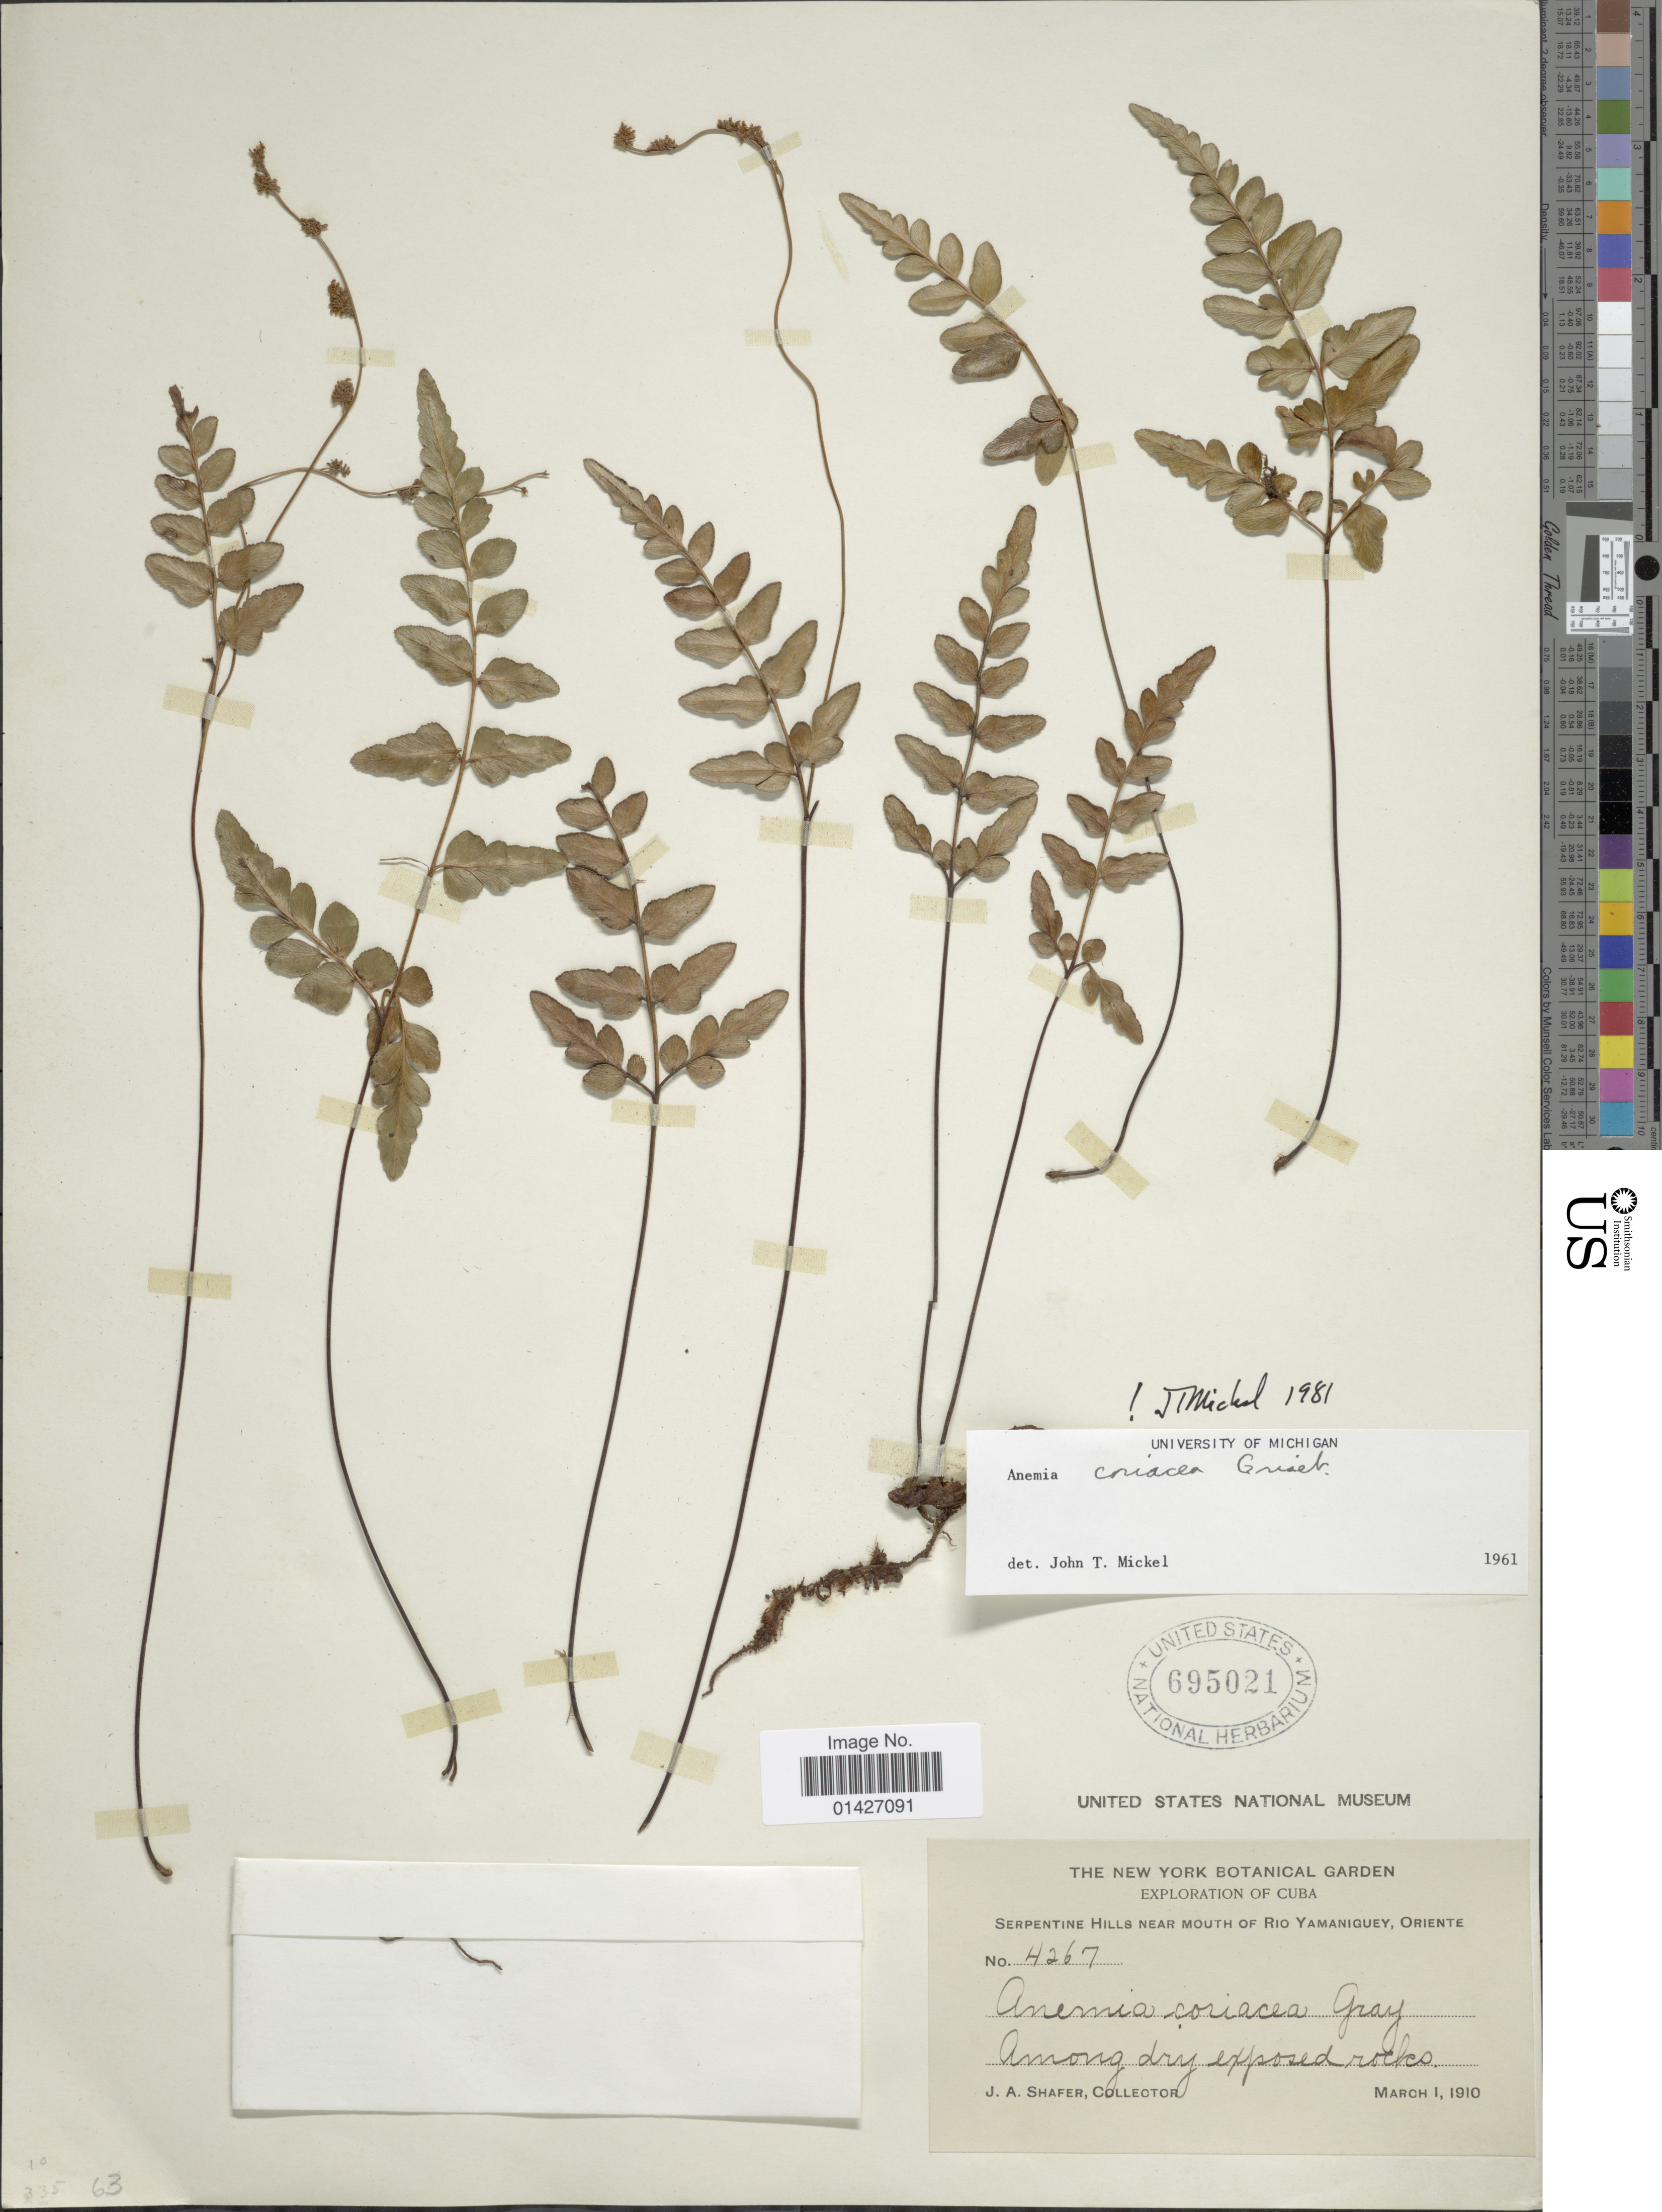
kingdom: Plantae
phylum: Tracheophyta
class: Polypodiopsida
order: Schizaeales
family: Anemiaceae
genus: Anemia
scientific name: Anemia coriacea f. coriacea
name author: Griseb.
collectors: J. A. Shafer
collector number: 4267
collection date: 1910-03-01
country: Cuba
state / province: Oriente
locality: Serpentine Hills near mouth of Rio Yamaniguey.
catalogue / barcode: US 695021